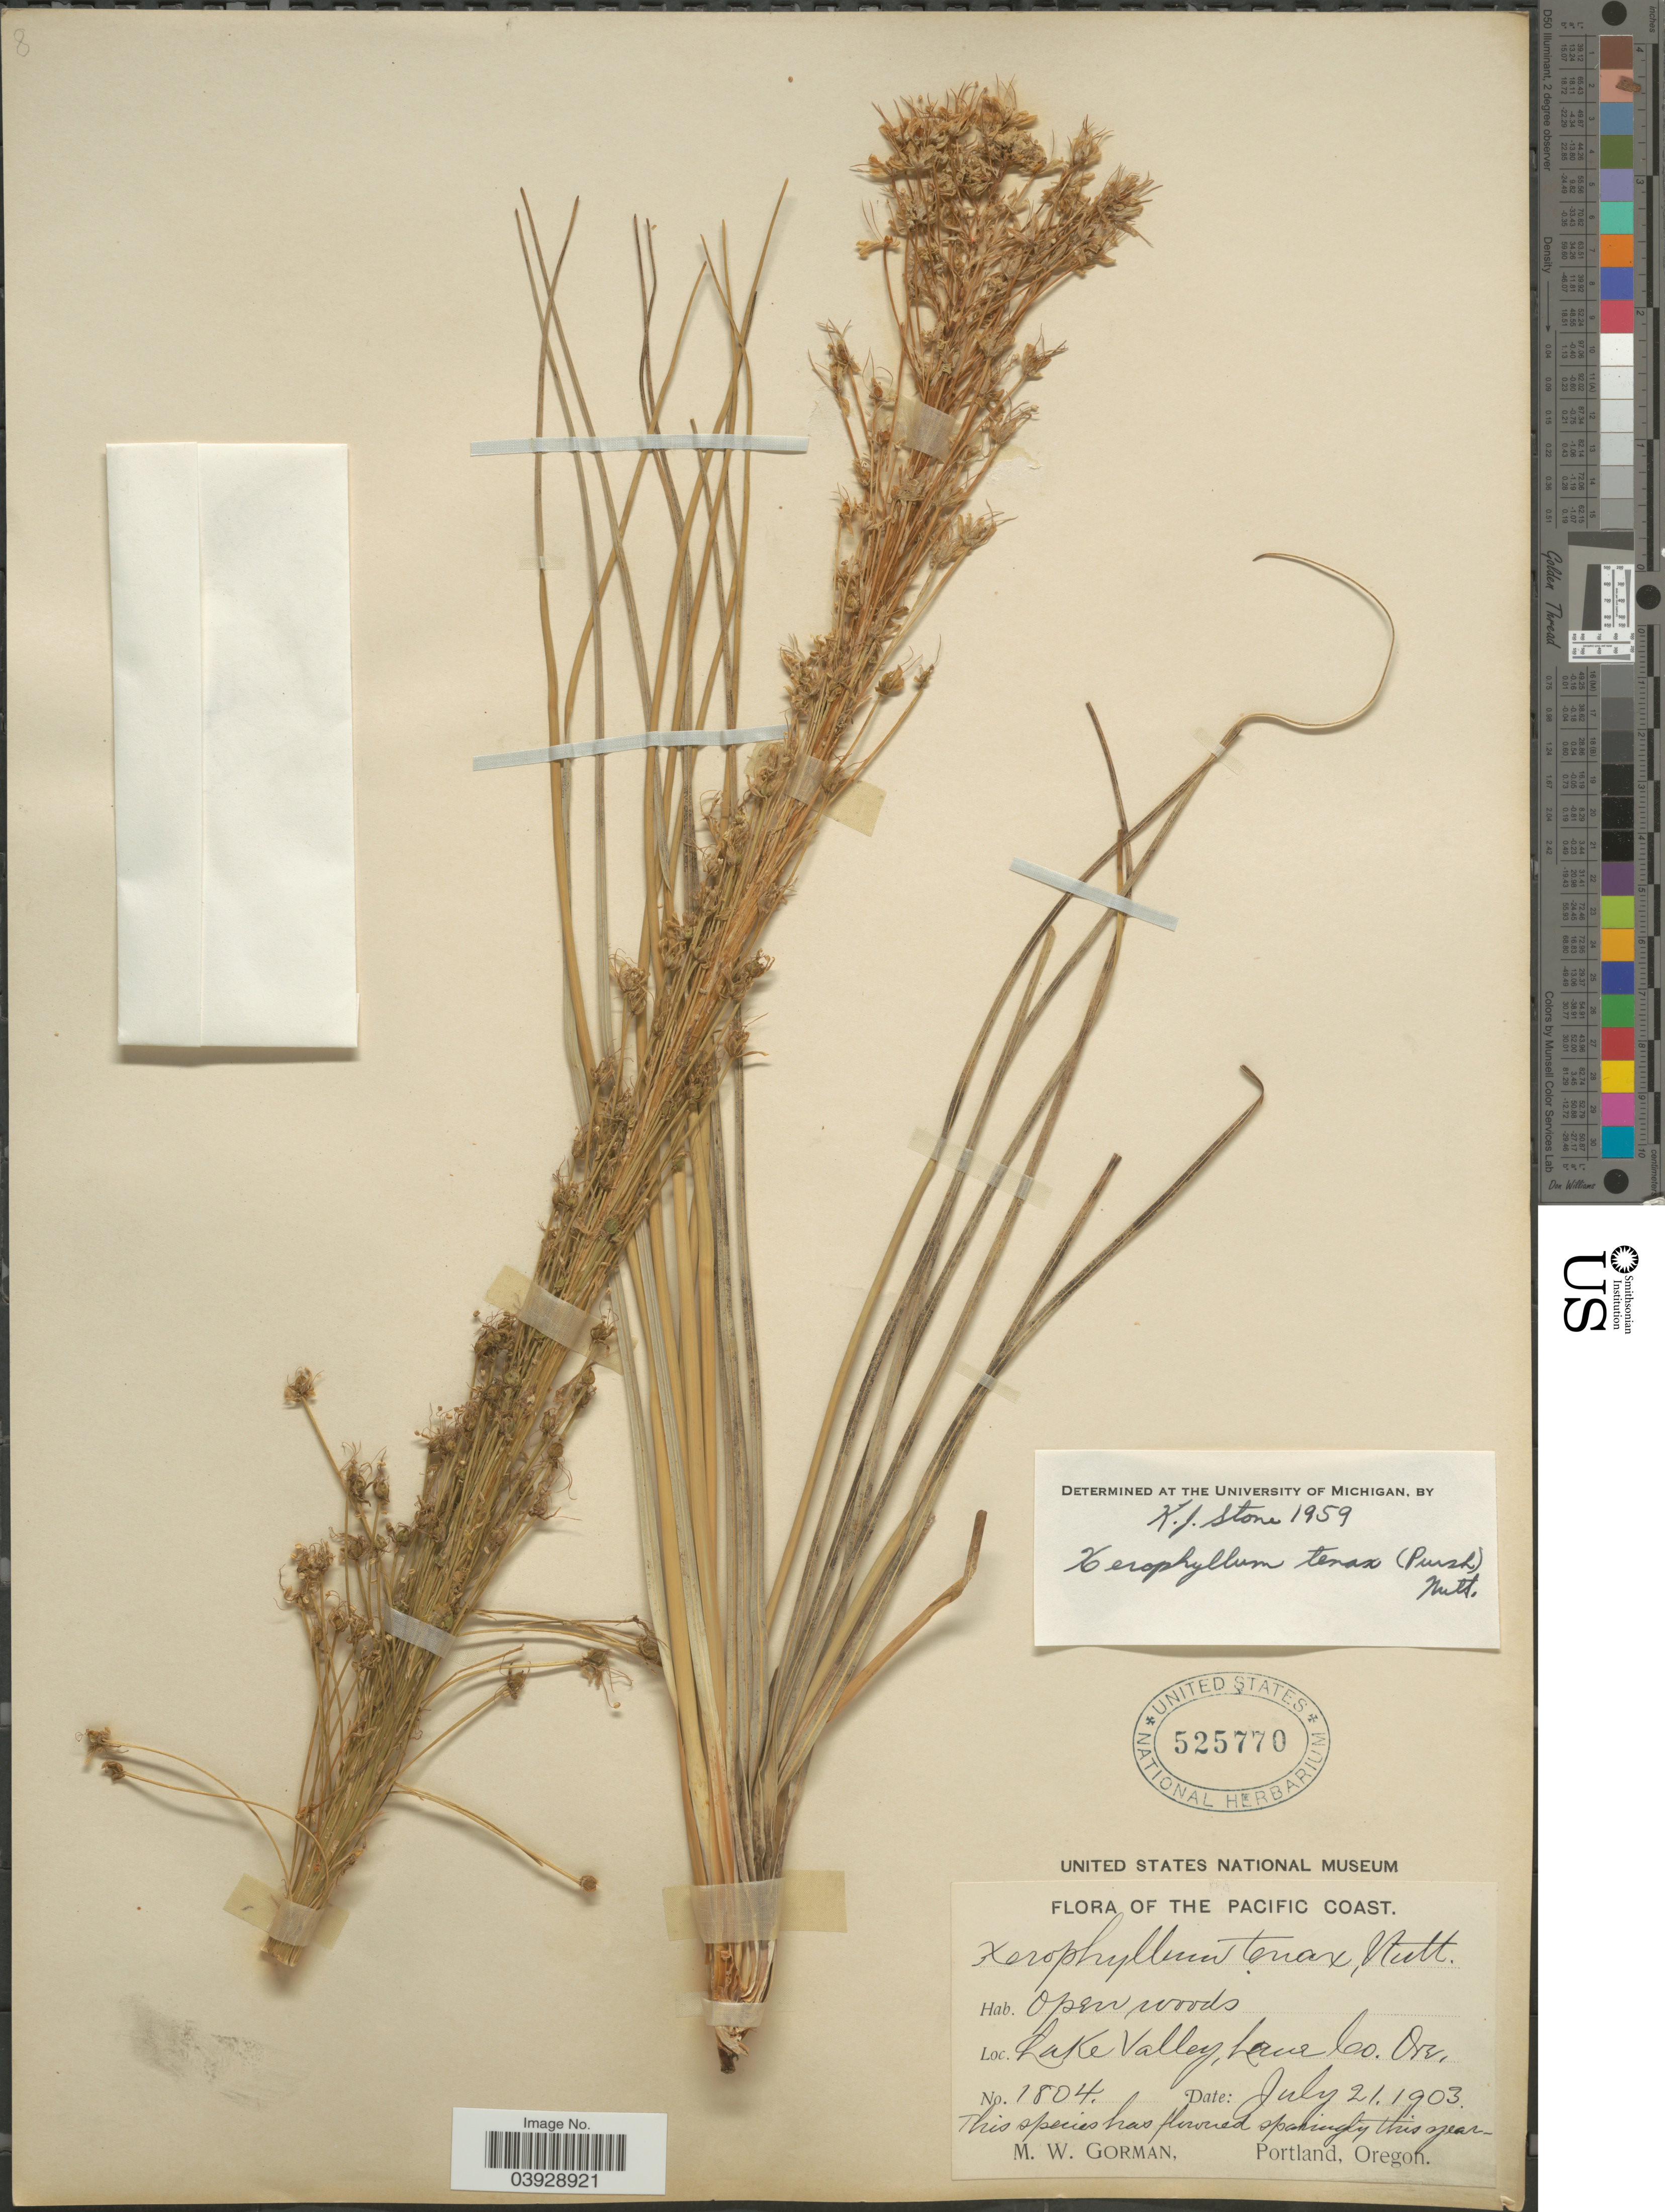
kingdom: Plantae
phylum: Tracheophyta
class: Liliopsida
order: Liliales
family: Melanthiaceae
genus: Xerophyllum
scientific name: Xerophyllum tenax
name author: (Pursh) Nutt.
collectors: M. W. Gorman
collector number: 1804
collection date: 1903-07-21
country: United States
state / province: Oregon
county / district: Lane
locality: The Pacific Coast. Lake Valley, Lane Co.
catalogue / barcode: US 525770